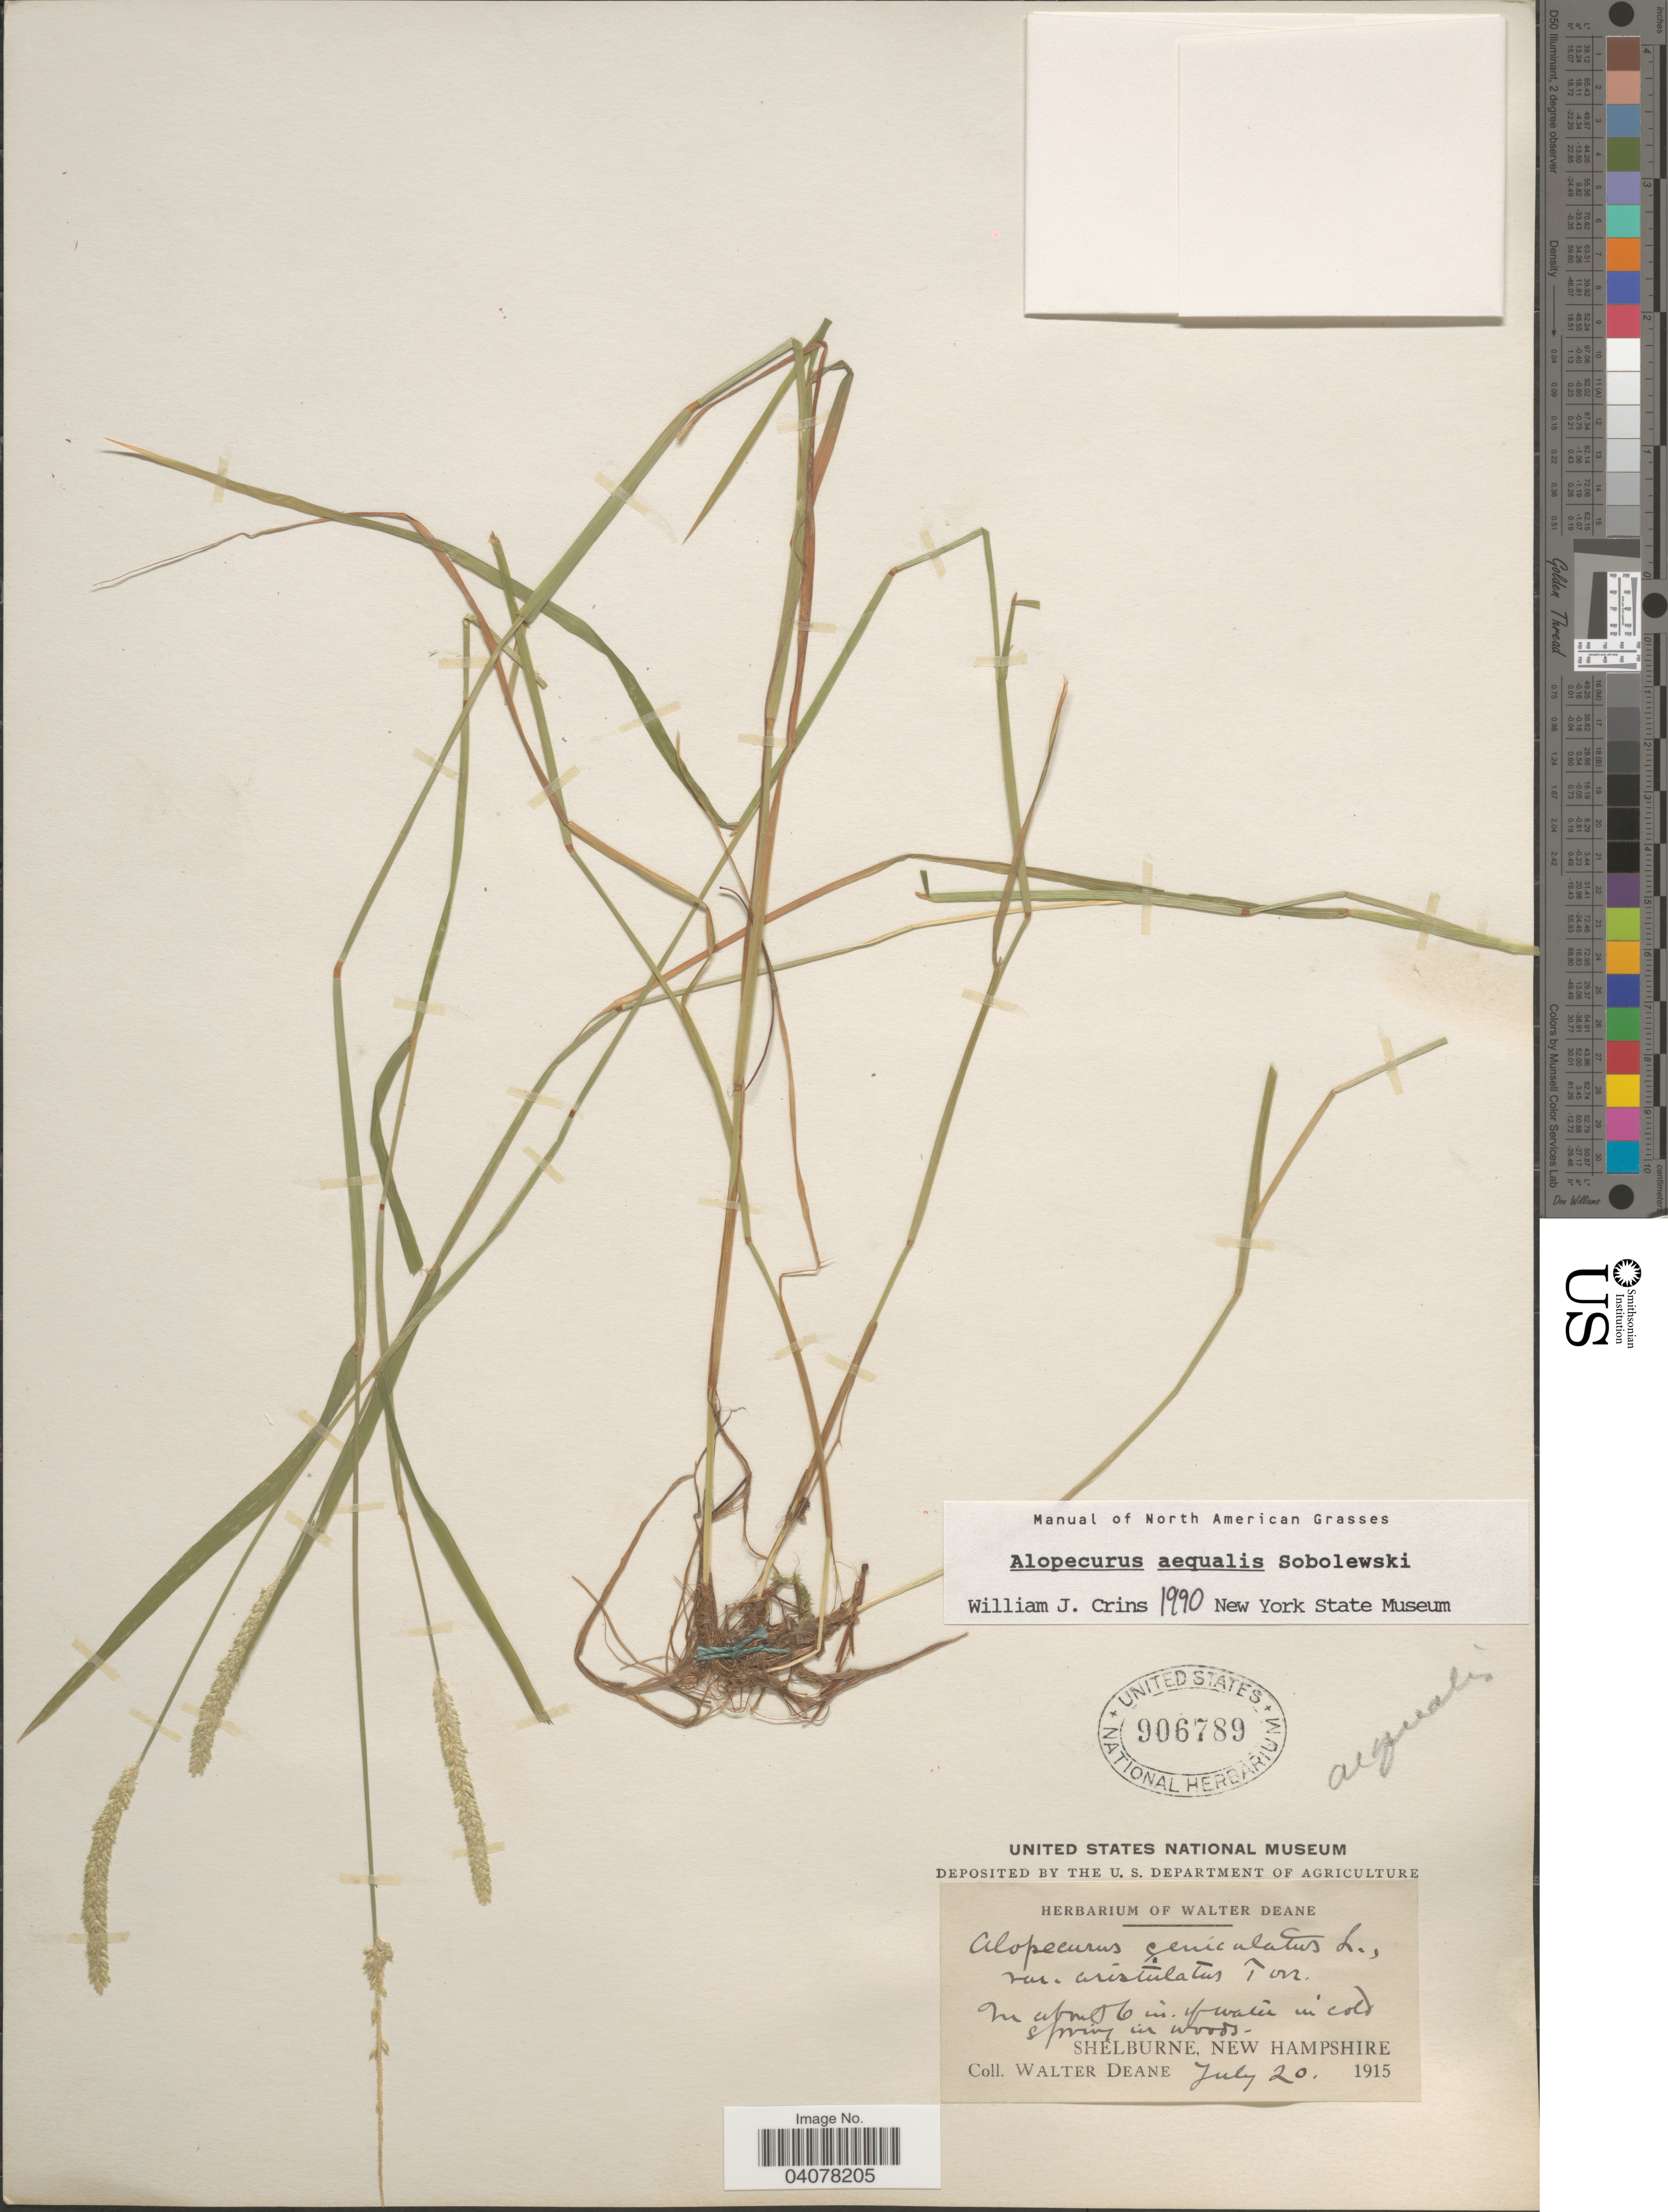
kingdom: Plantae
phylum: Tracheophyta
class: Liliopsida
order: Poales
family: Poaceae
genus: Alopecurus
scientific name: Alopecurus aequalis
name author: Sobol.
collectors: W. Deane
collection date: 1915-07-20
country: United States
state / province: New Hampshire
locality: In about 6 in. of water in cold spring in woods. Shelburne.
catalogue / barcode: US 906789